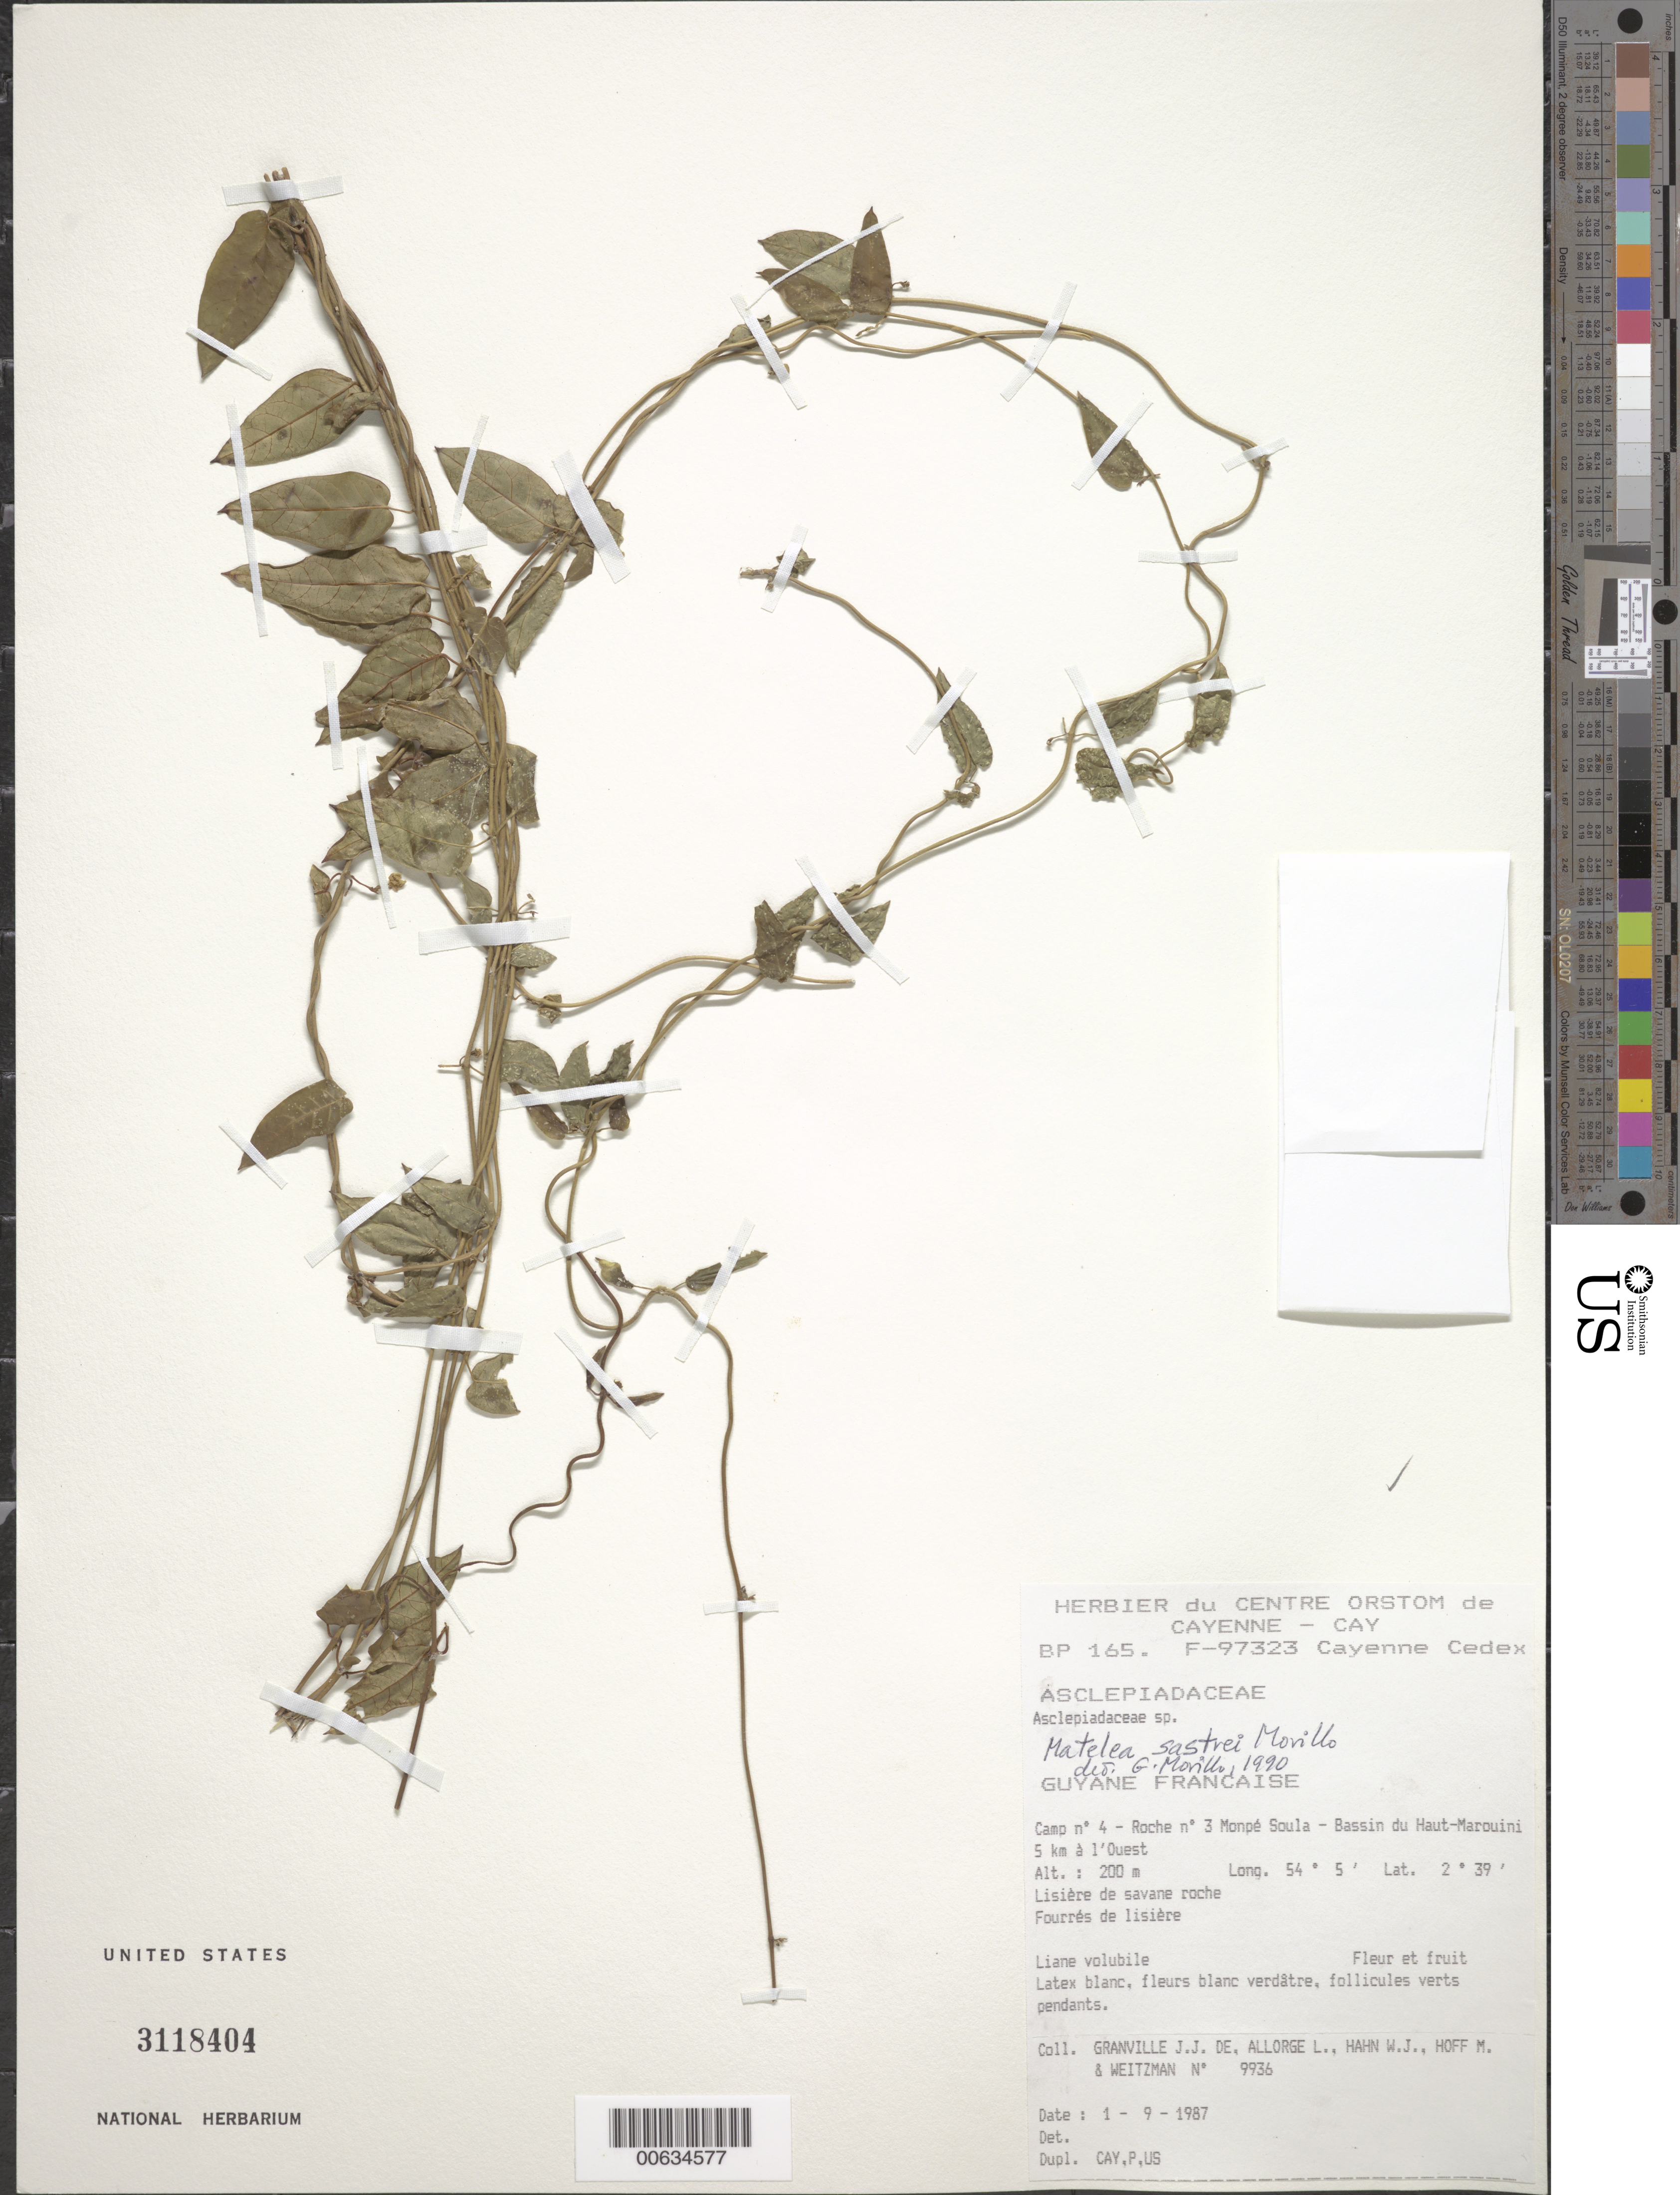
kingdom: Plantae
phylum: Tracheophyta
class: Magnoliopsida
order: Gentianales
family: Apocynaceae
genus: Matelea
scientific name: Matelea sastrei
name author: Morillo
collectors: J.-J. de Granville, L. Allorge, W. J. Hahn, M. Hoff & Weitzman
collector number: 9936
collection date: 1987-09-01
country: French Guiana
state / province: Cayenne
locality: Guyane Francaise. Camp n° 4 - Roche n° 3 Monpé Soula - Bassin du Haut-Marouini 5 km à l'Ouest.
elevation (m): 200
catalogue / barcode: US 3118404